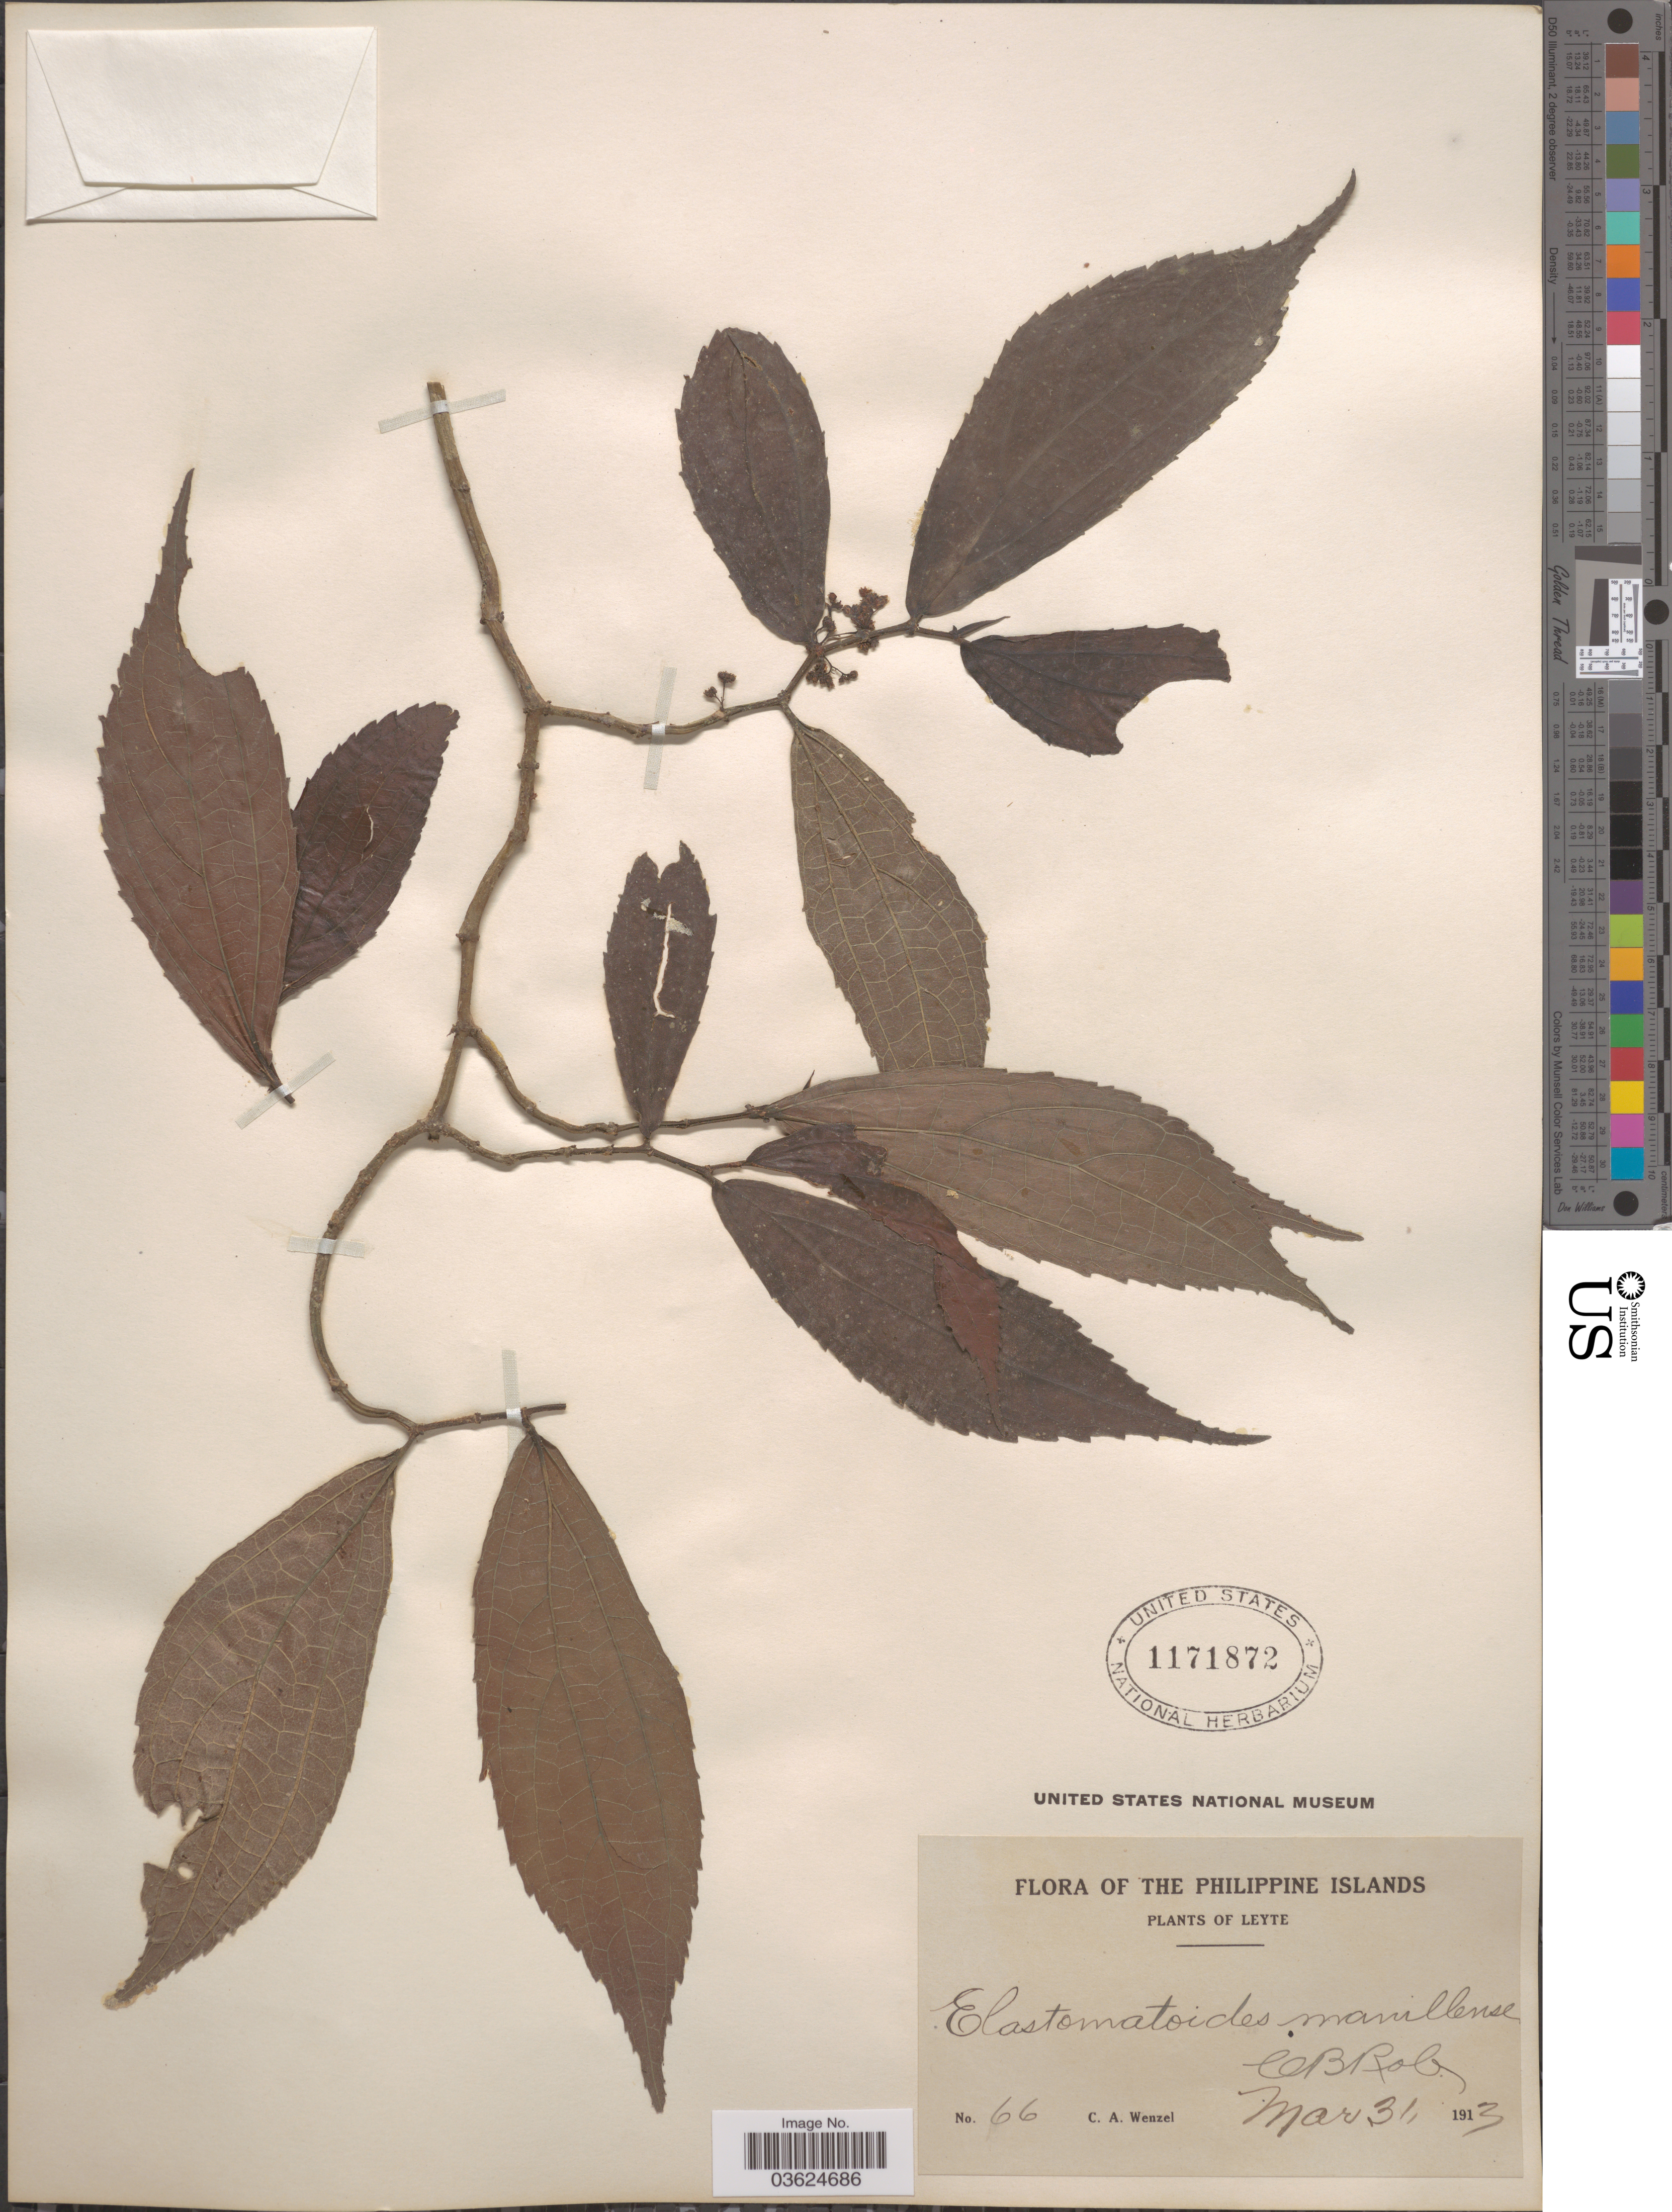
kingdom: Plantae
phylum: Tracheophyta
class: Magnoliopsida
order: Rosales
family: Urticaceae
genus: Elatostematoides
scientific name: Elatostematoides manillense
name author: (Wedd.) C.B. Rob.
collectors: C. Wenzel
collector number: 66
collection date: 1913-03-31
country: Philippines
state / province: Eastern Visayas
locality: Leyte.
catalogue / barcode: US 1171872